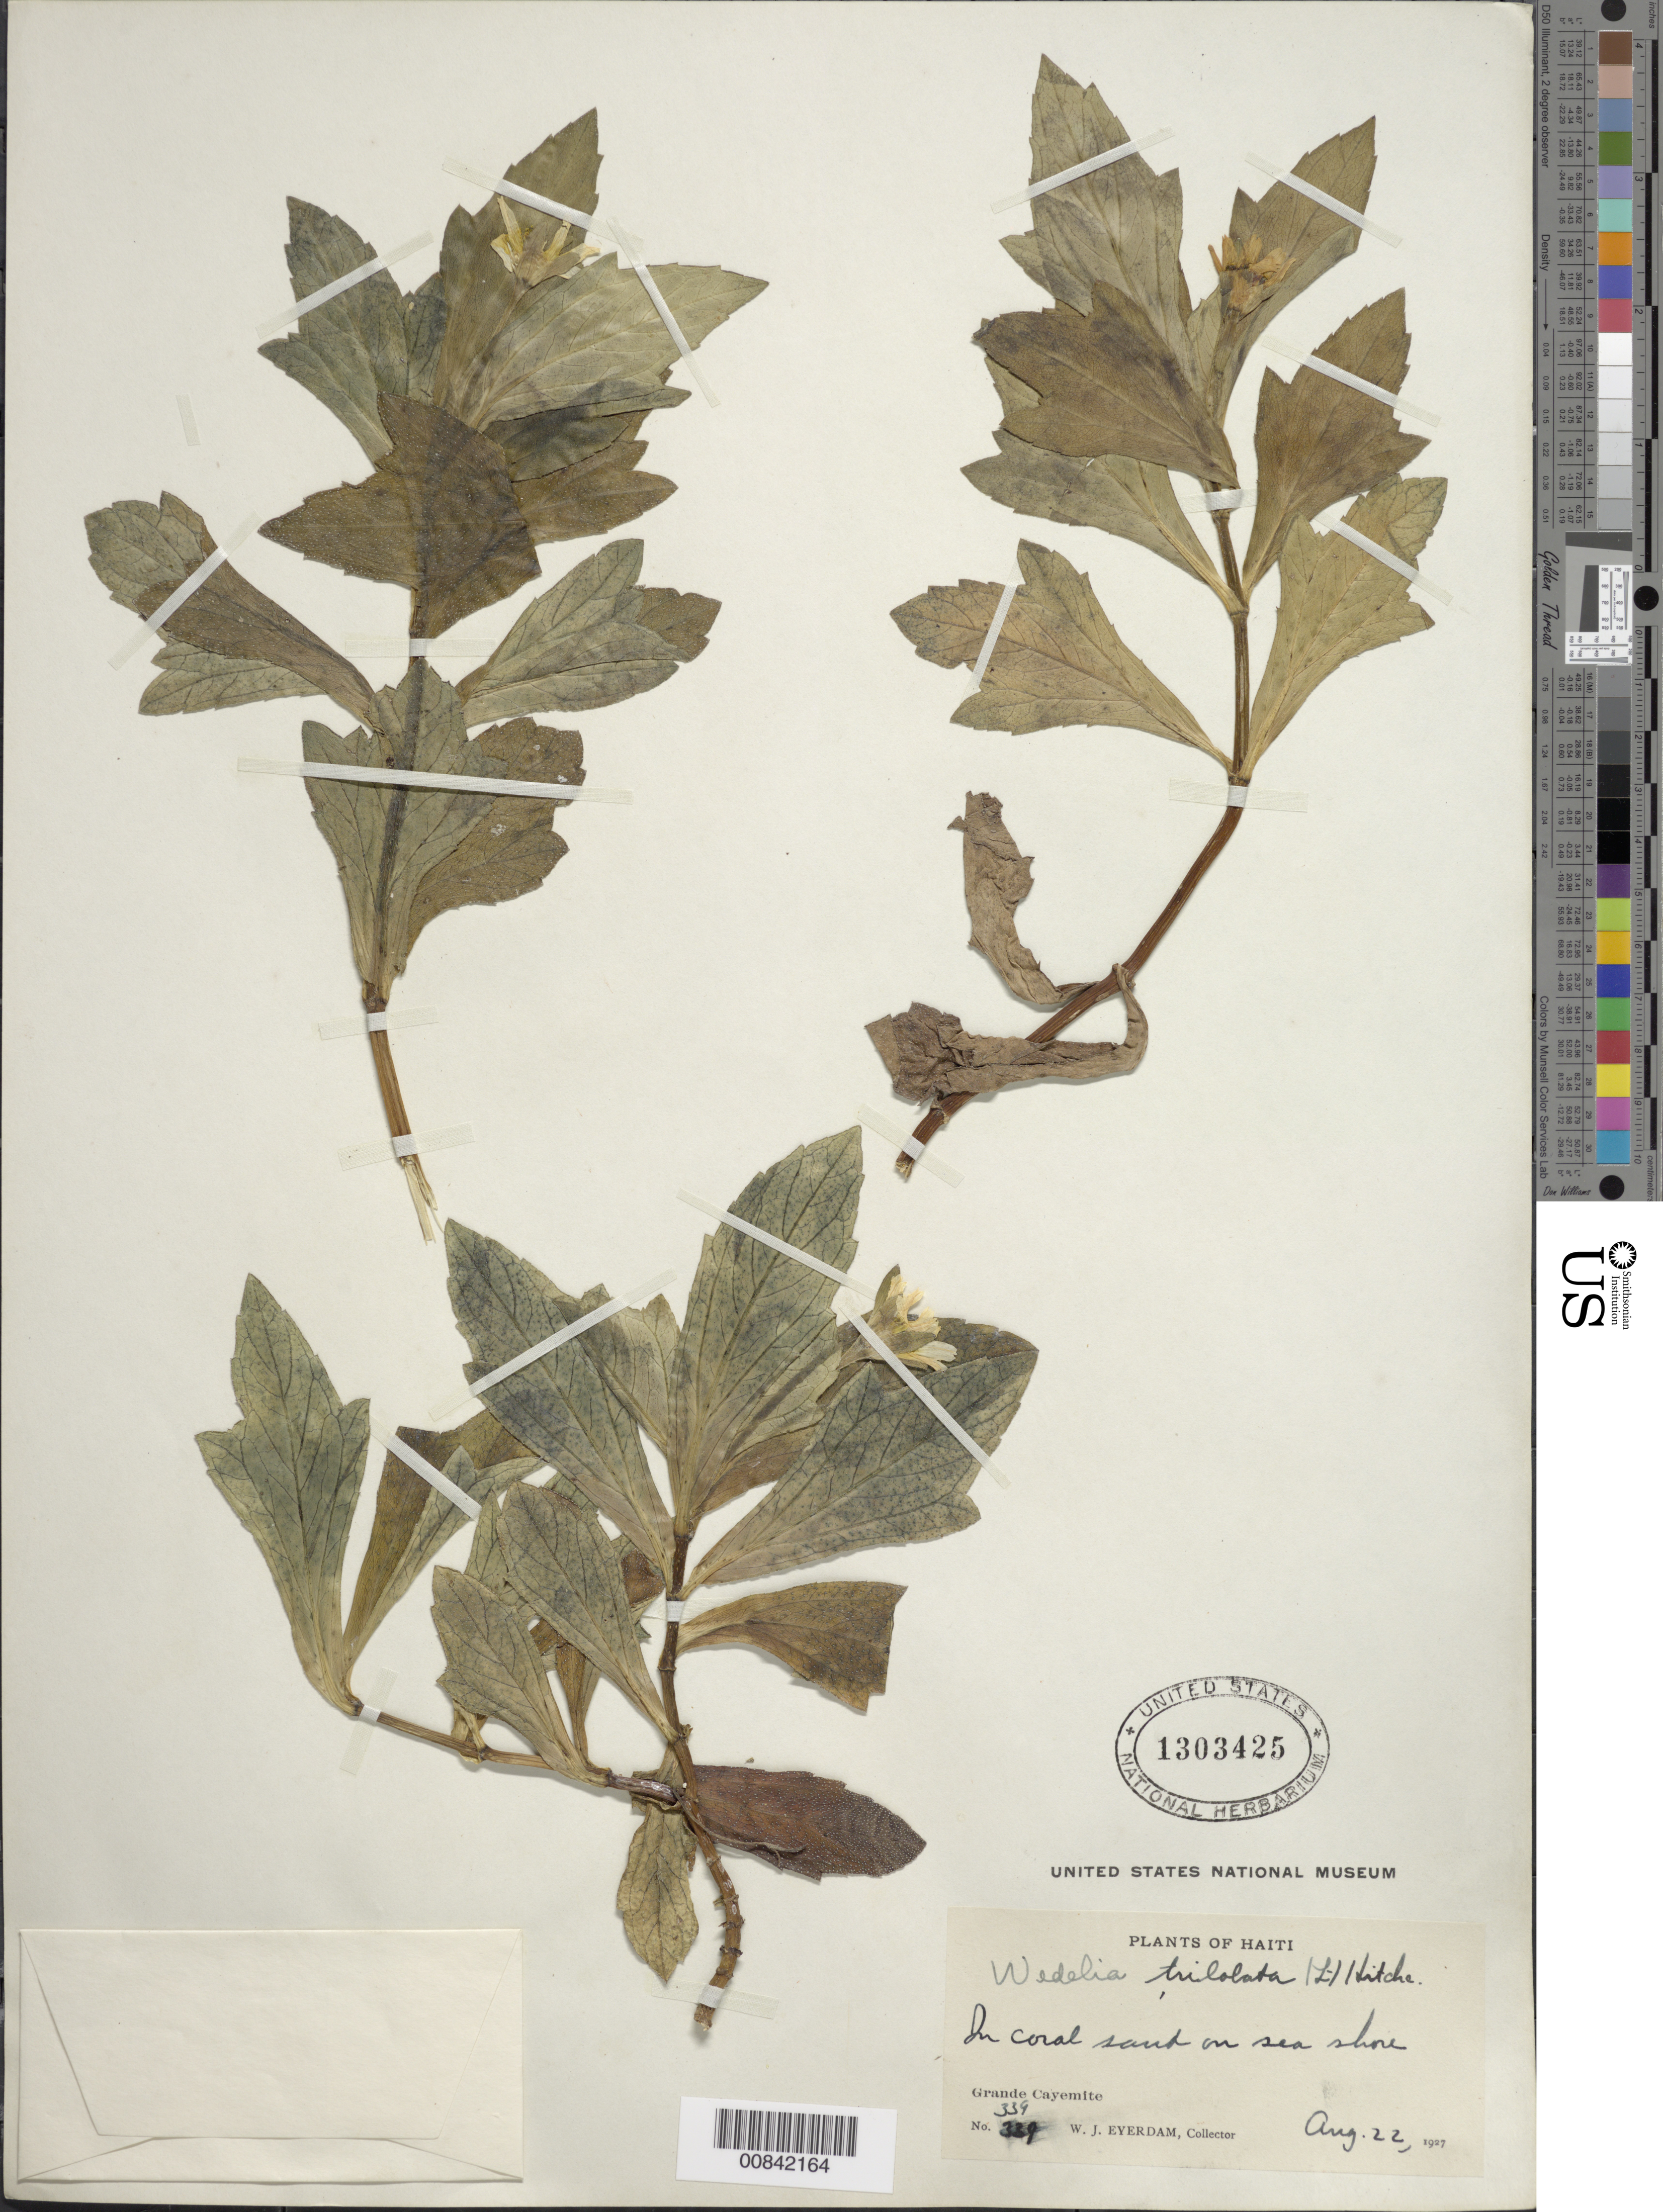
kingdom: Plantae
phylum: Tracheophyta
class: Magnoliopsida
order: Asterales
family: Asteraceae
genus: Sphagneticola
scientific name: Sphagneticola trilobata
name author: (L.) Pruski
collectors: W. J. Eyerdam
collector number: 339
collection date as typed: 22 Aug 1927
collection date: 1927-08-22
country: Haiti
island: Grande Cayemite I.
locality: Grande Cayemite, seashore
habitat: Coral sand on sea shore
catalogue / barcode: US 1303425